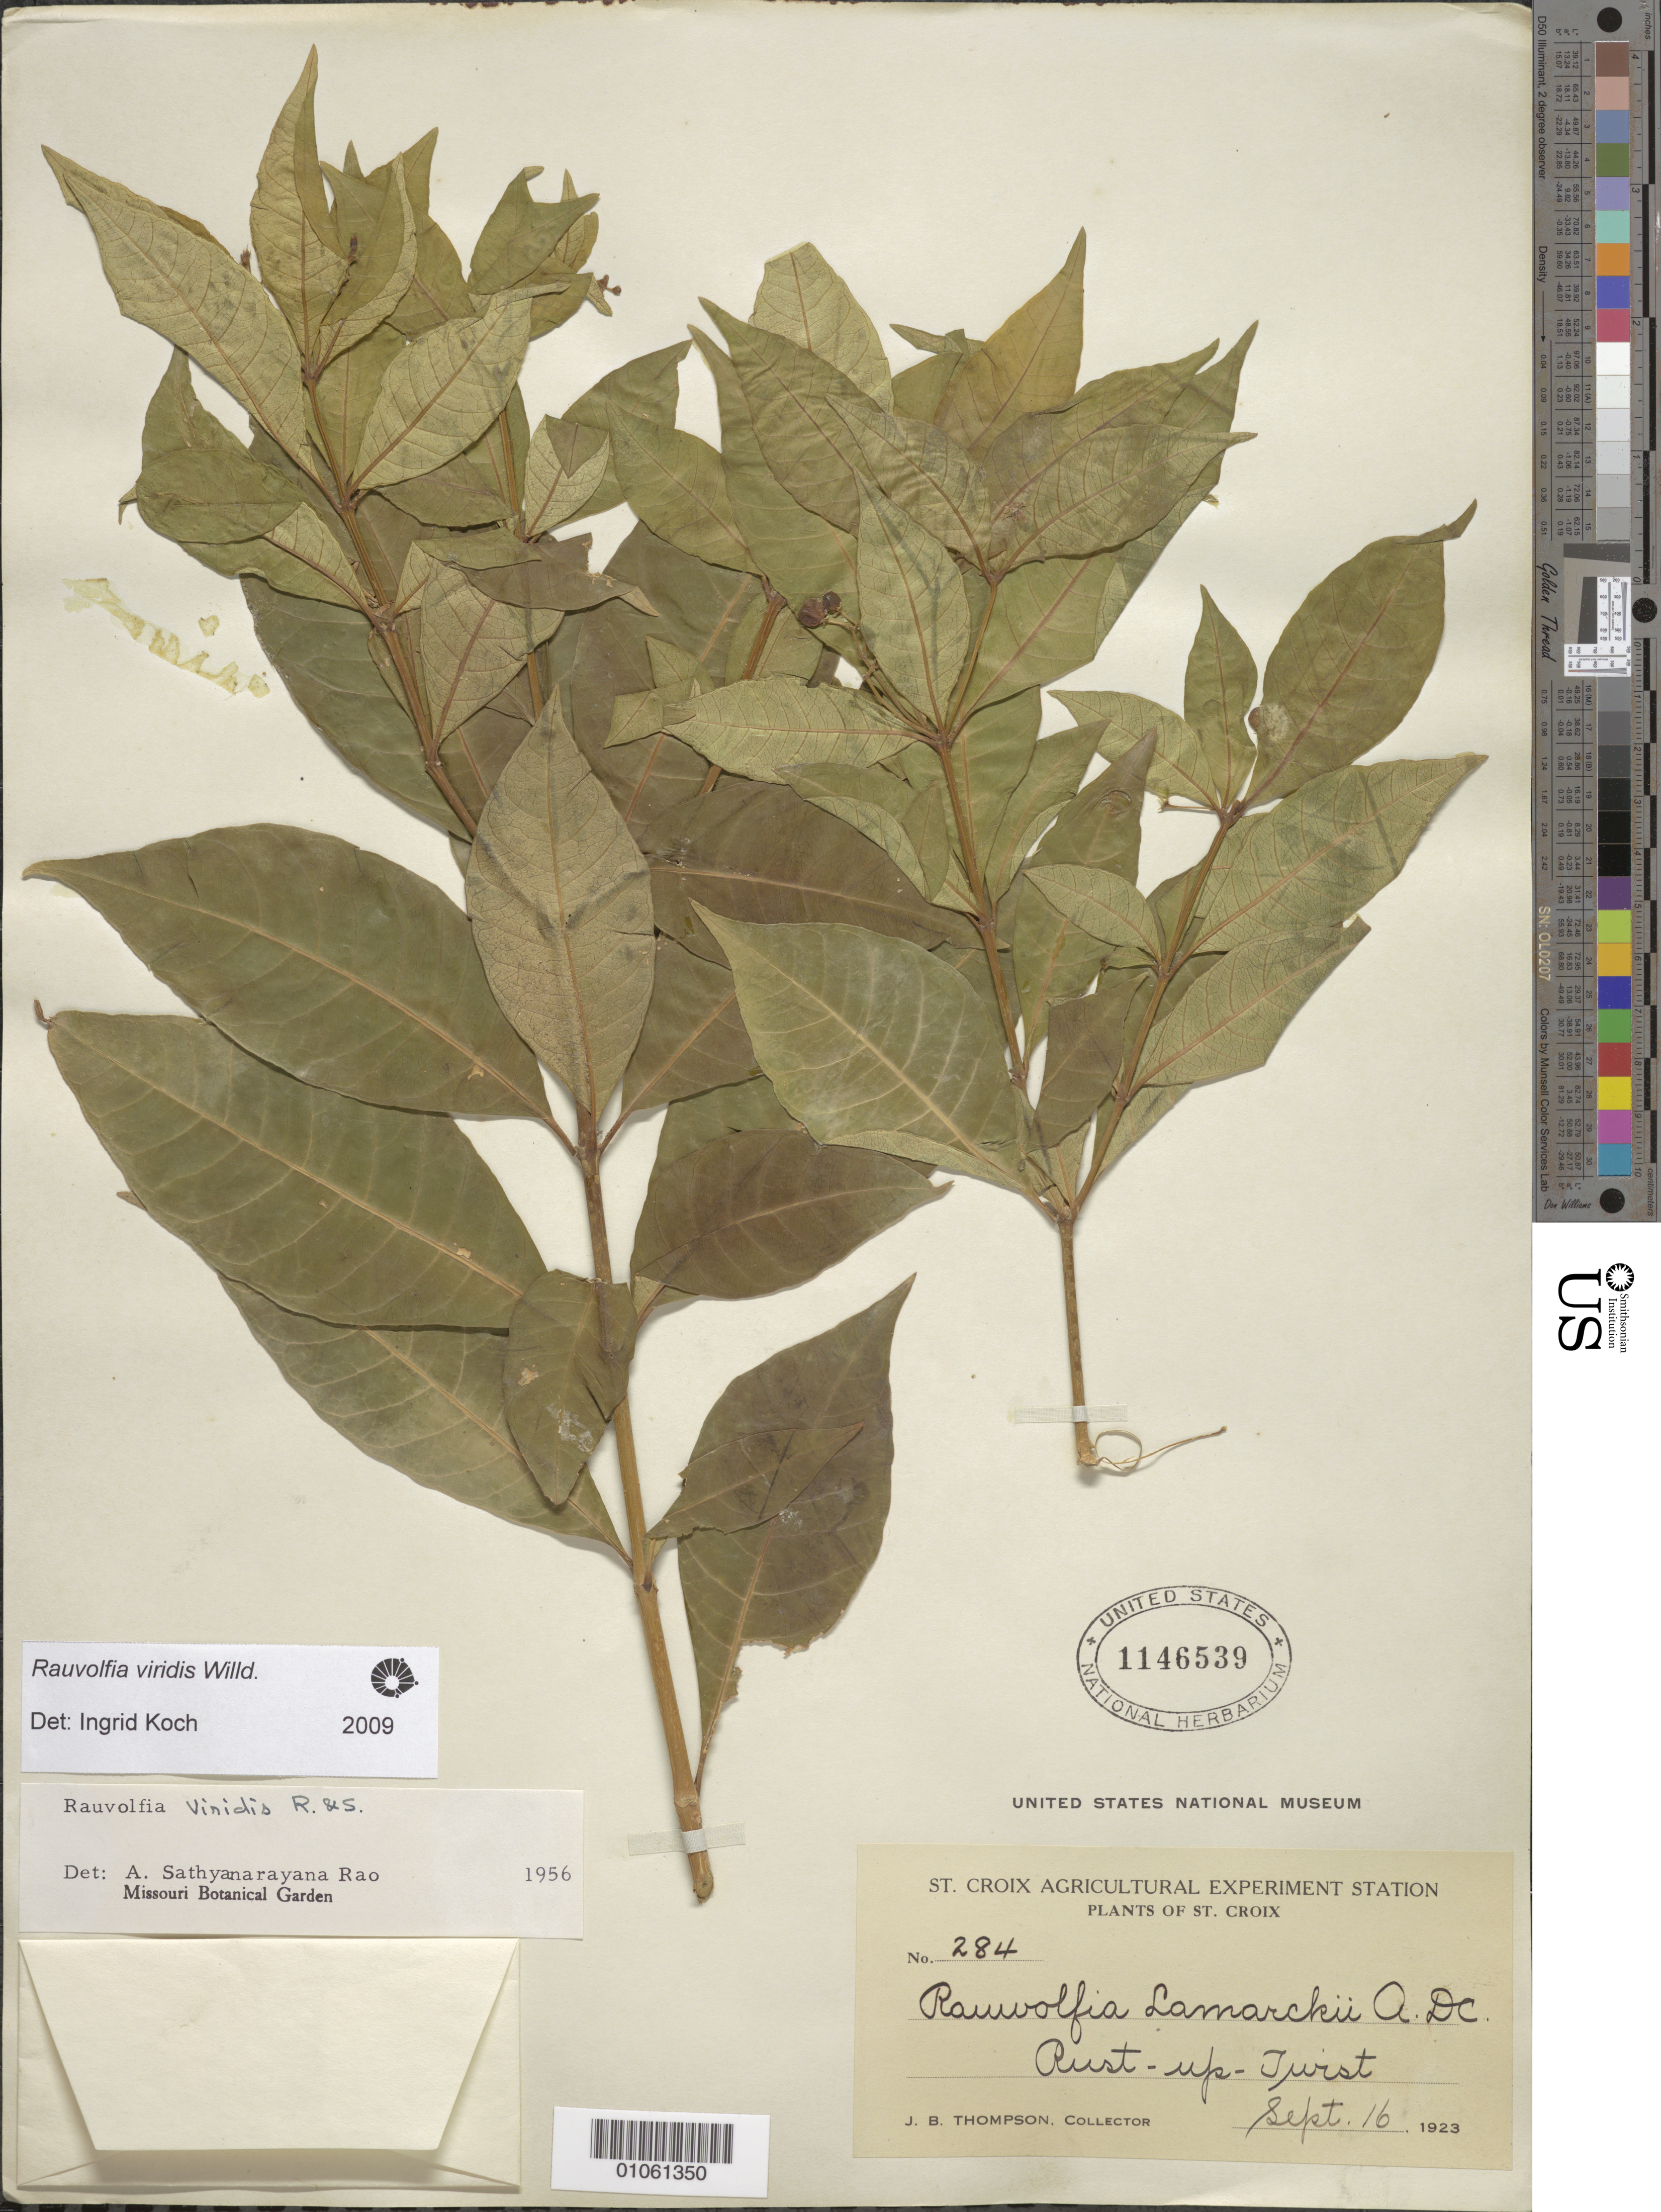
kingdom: Plantae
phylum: Tracheophyta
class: Magnoliopsida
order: Gentianales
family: Apocynaceae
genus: Rauvolfia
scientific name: Rauvolfia viridis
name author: Willd. ex Roem. & Schult.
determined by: Koch, I.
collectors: J. B. Thompson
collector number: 284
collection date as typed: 16 Sep 1923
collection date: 1923-09-16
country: U.S. Virgin Islands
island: St. Croix I.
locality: Rust-Up-Twist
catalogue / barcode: US 1146539